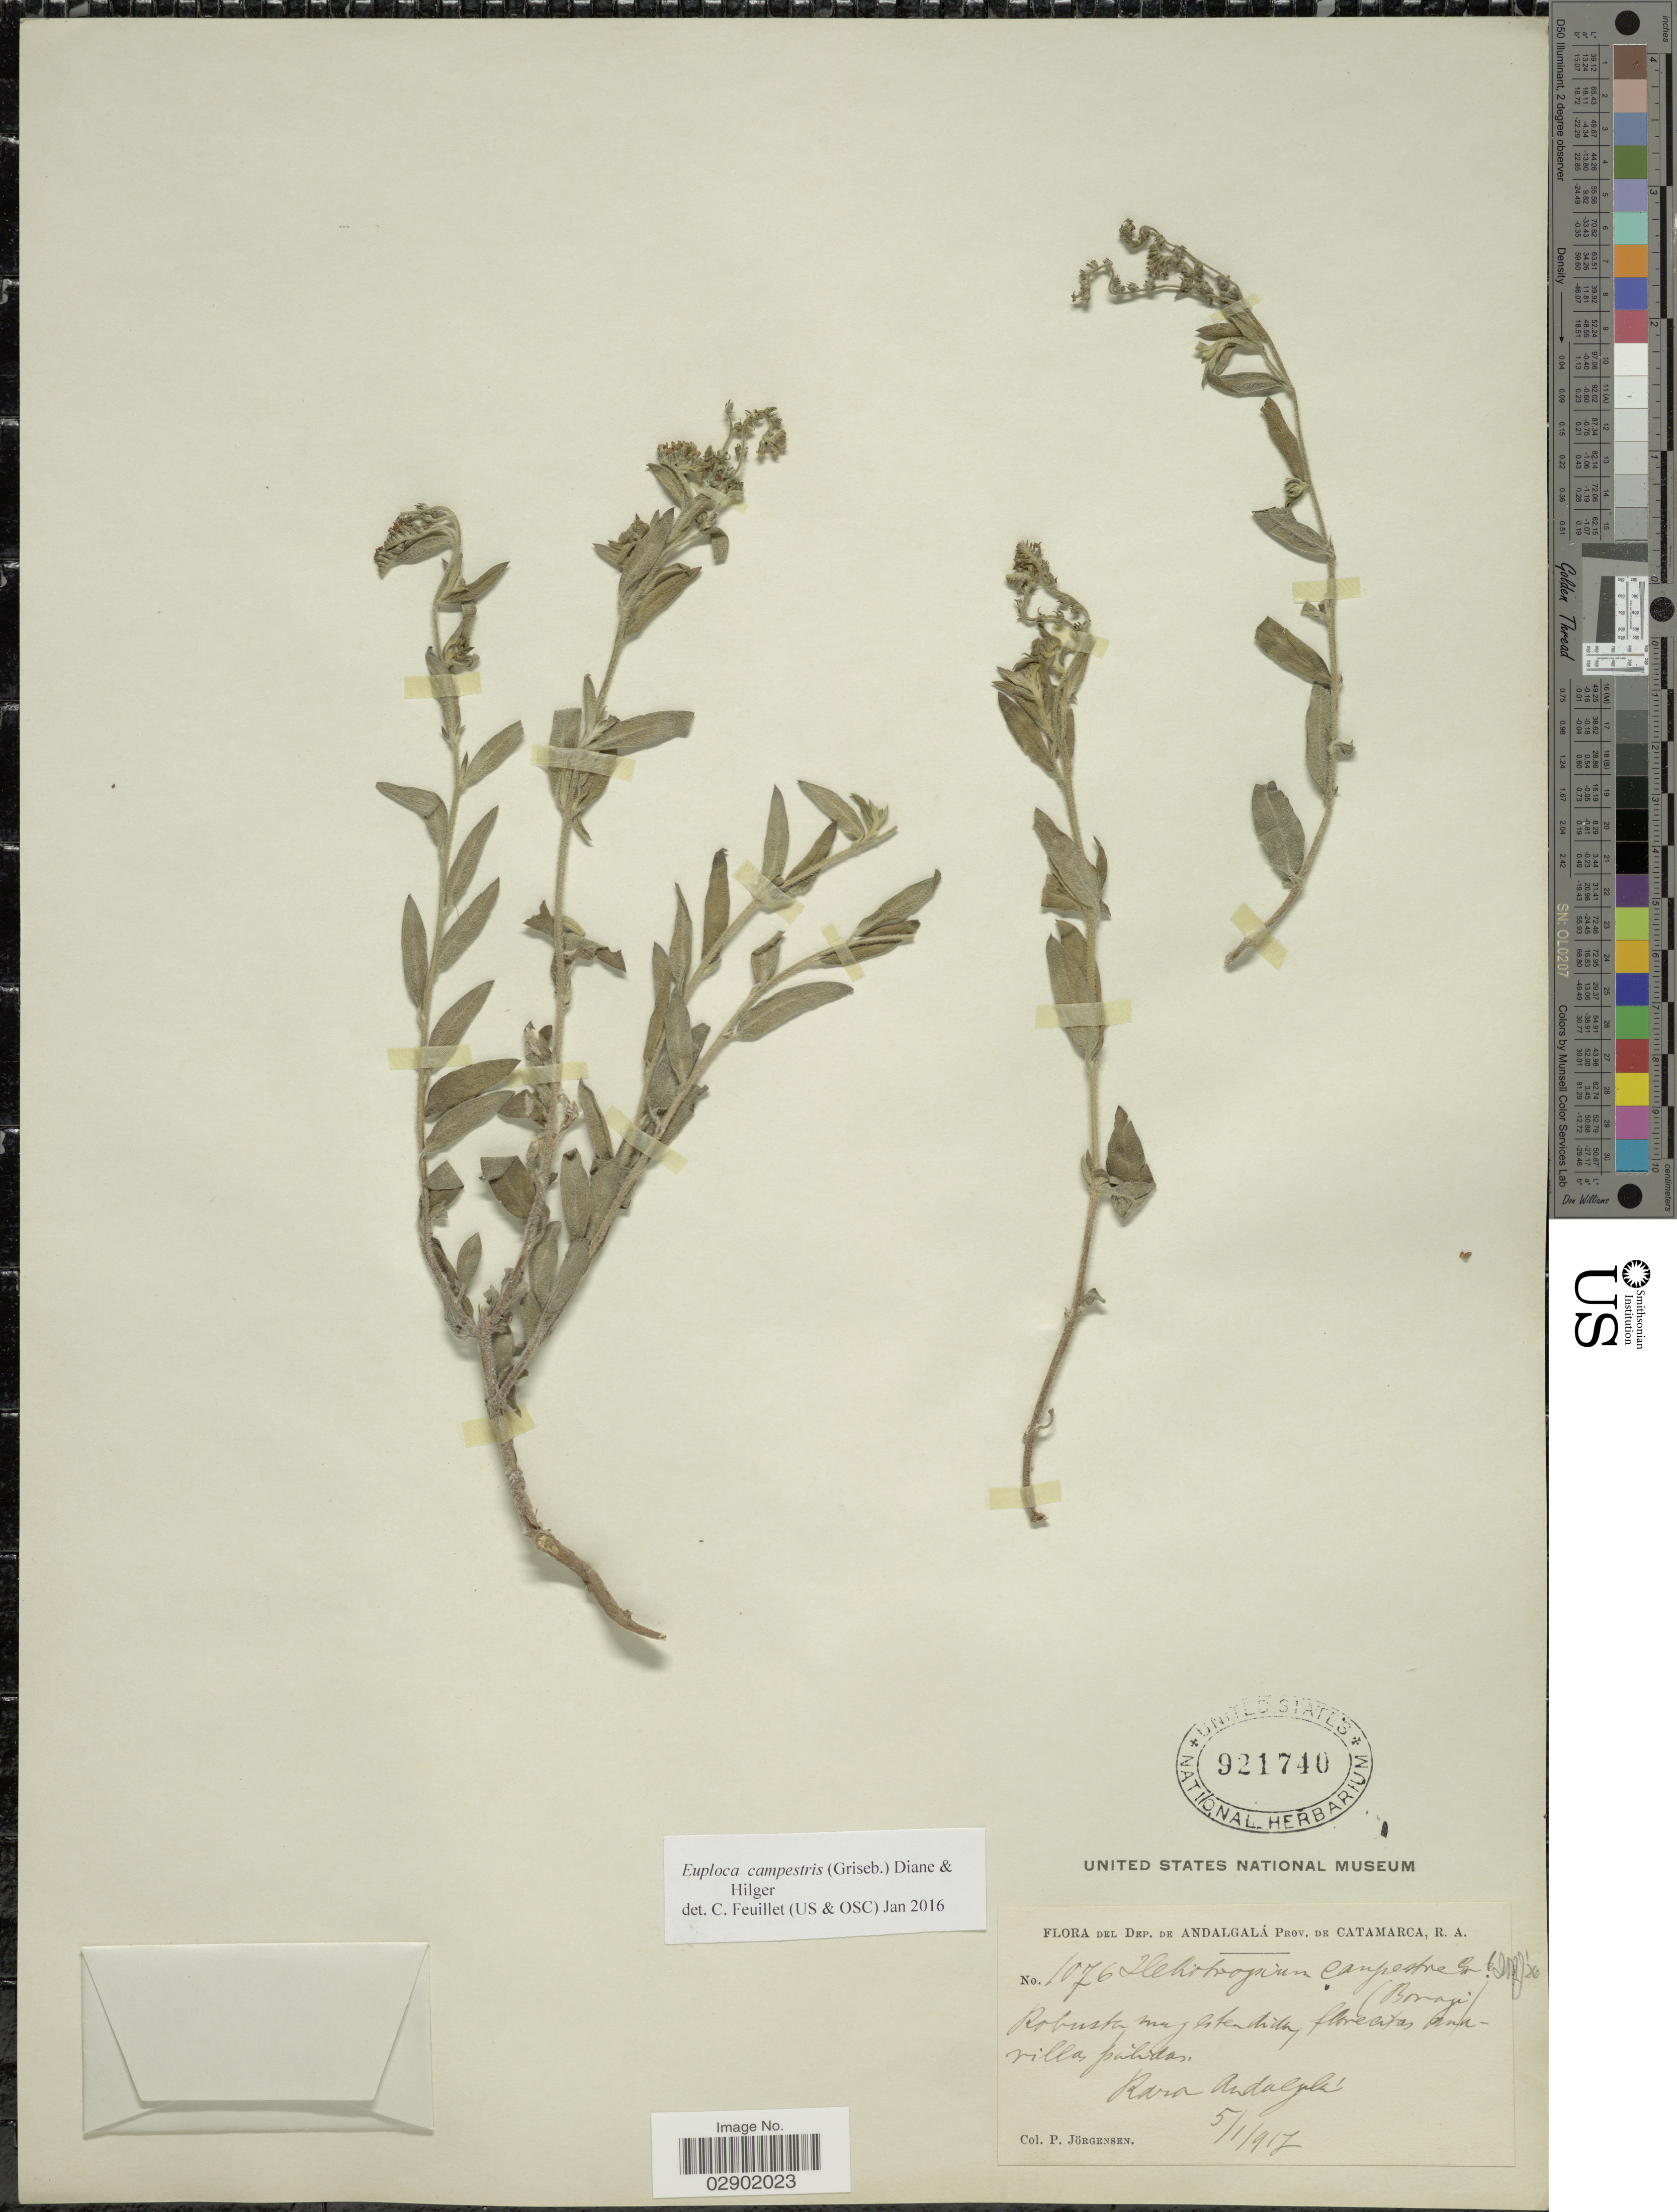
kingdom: Plantae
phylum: Tracheophyta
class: Magnoliopsida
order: Boraginales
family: Heliotropiaceae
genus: Euploca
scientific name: Euploca campestris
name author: (Griseb.) Diane & Hilger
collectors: P. Jörgensen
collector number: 1076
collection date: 1917-01-05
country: Argentina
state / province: Catamarca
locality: Dep. de Andalá. Rava Andalgalá.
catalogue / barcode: US 921740